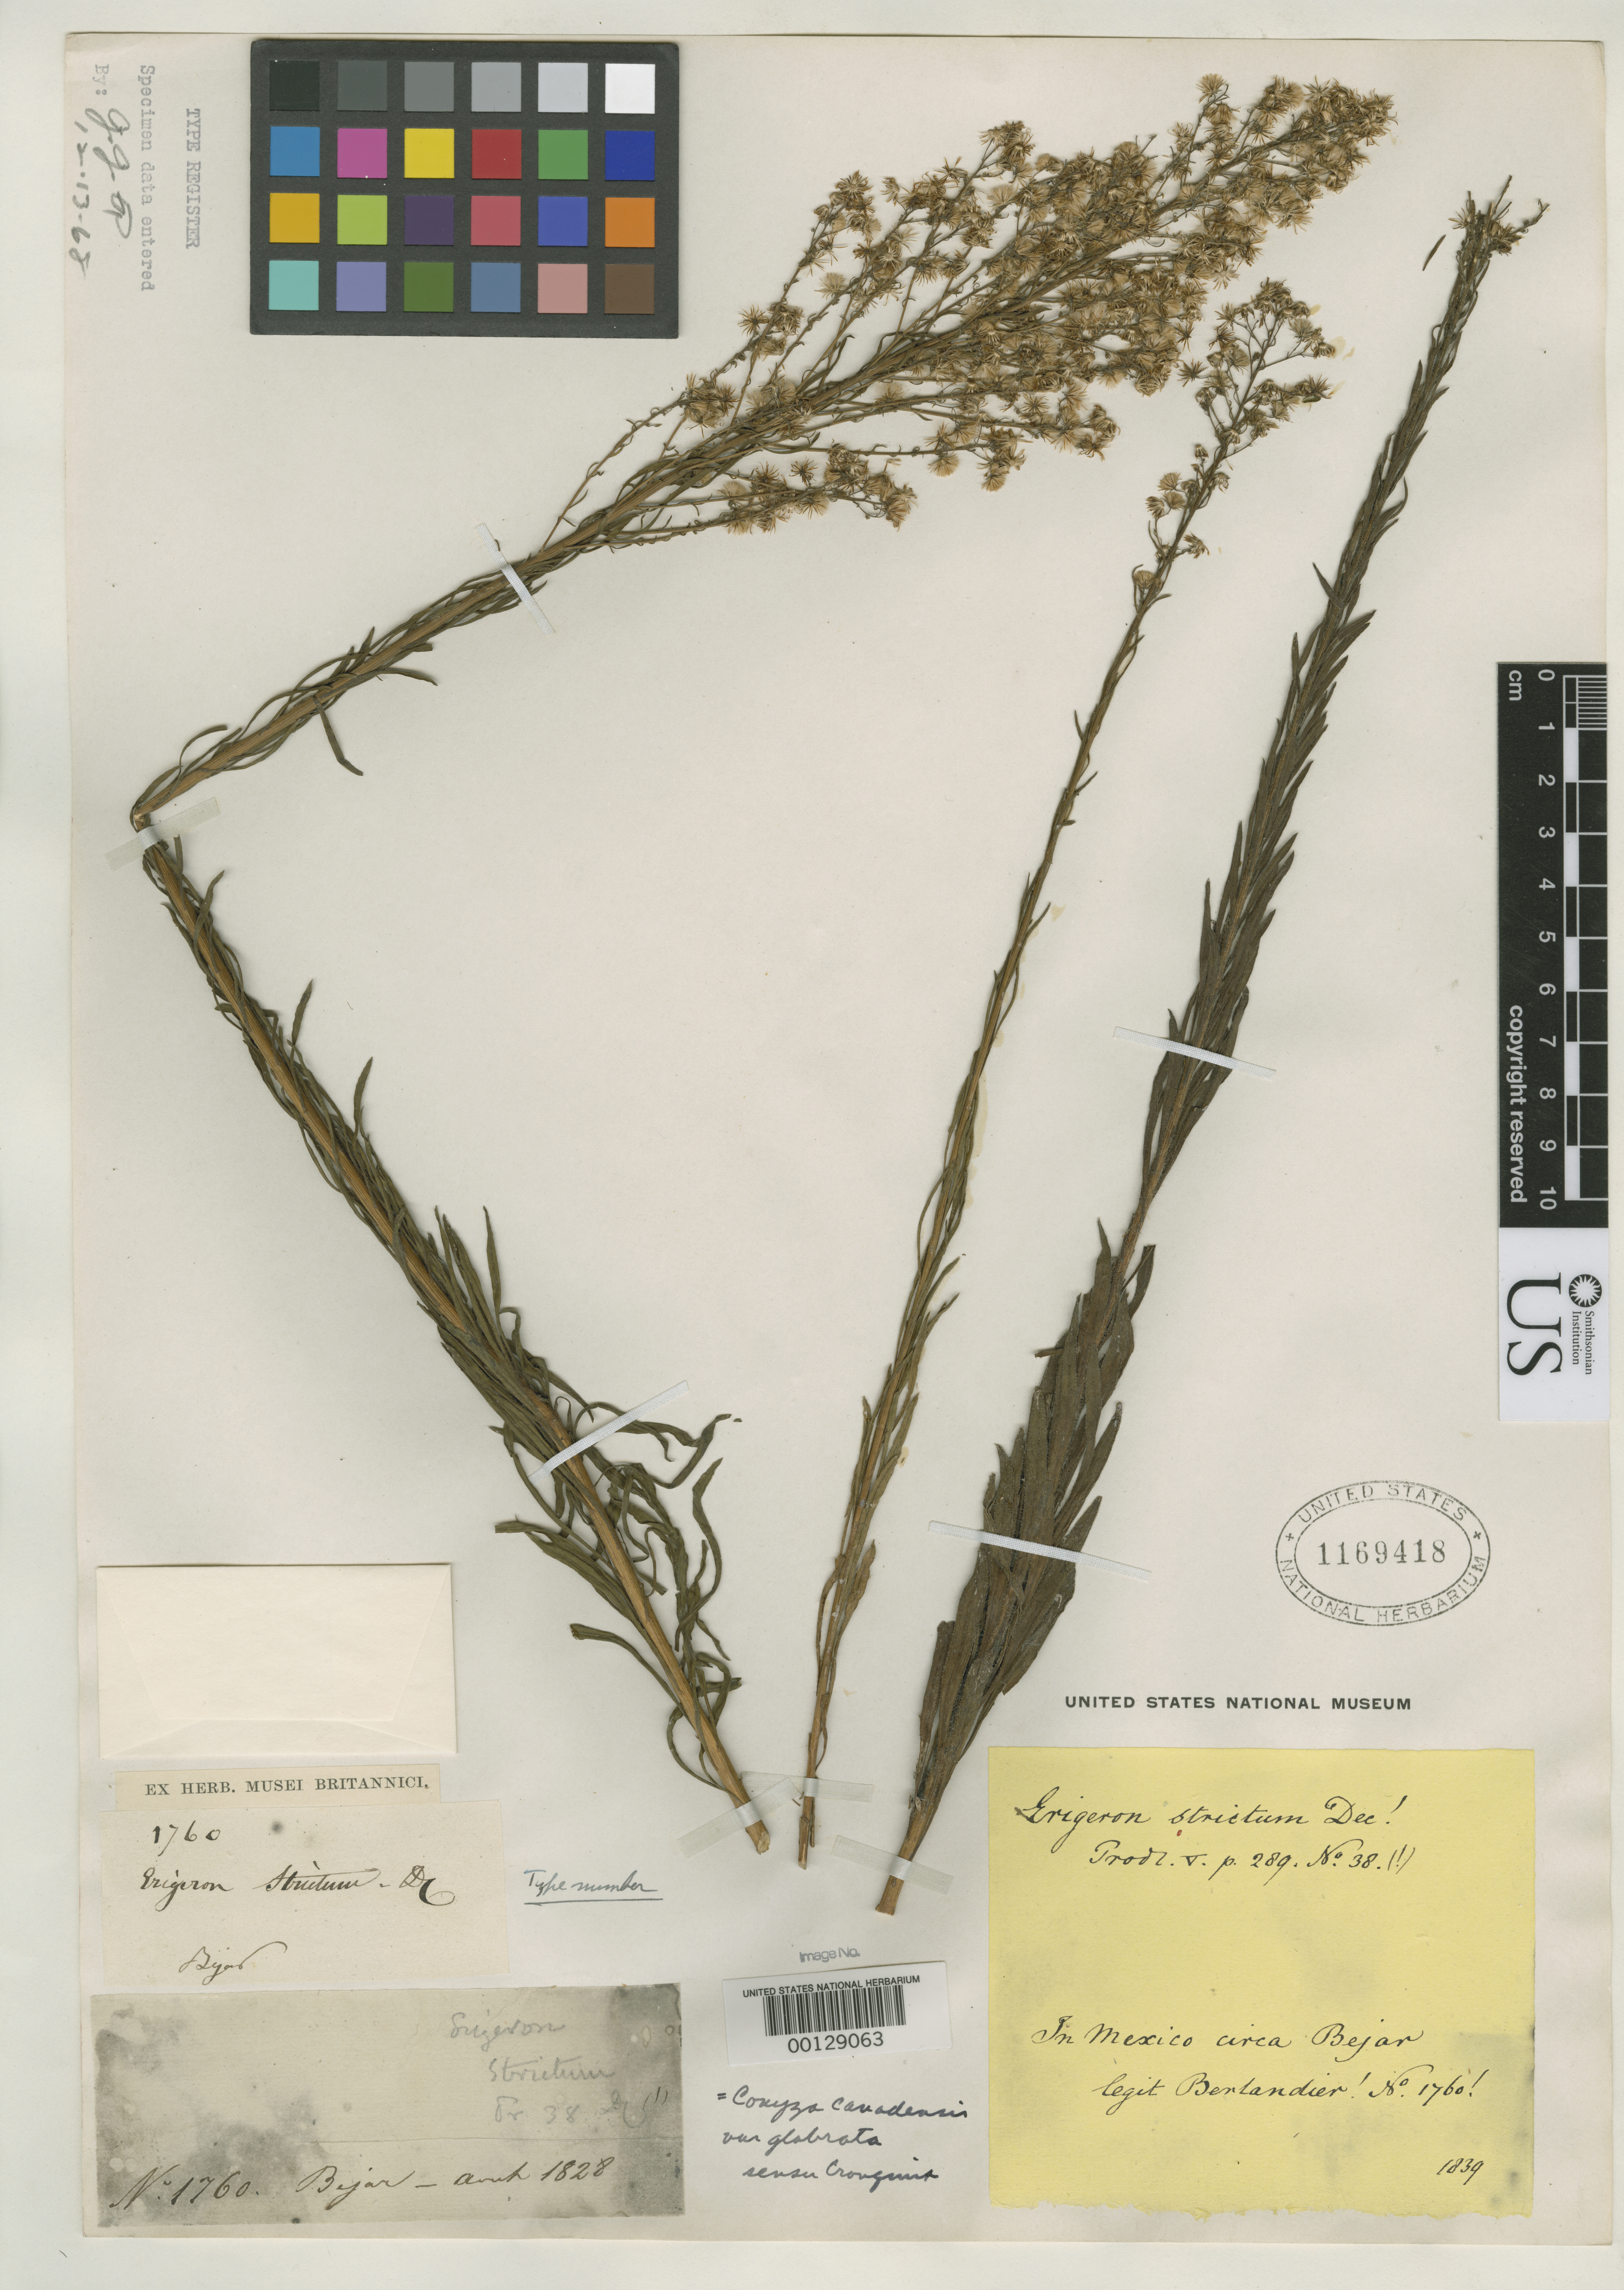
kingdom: Plantae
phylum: Tracheophyta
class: Magnoliopsida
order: Asterales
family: Asteraceae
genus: Erigeron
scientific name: Erigeron strictus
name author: DC.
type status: Isotype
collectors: J. L. Berlandier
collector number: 1760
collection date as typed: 1828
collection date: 1828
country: Mexico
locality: Bejar.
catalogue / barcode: US 1169418